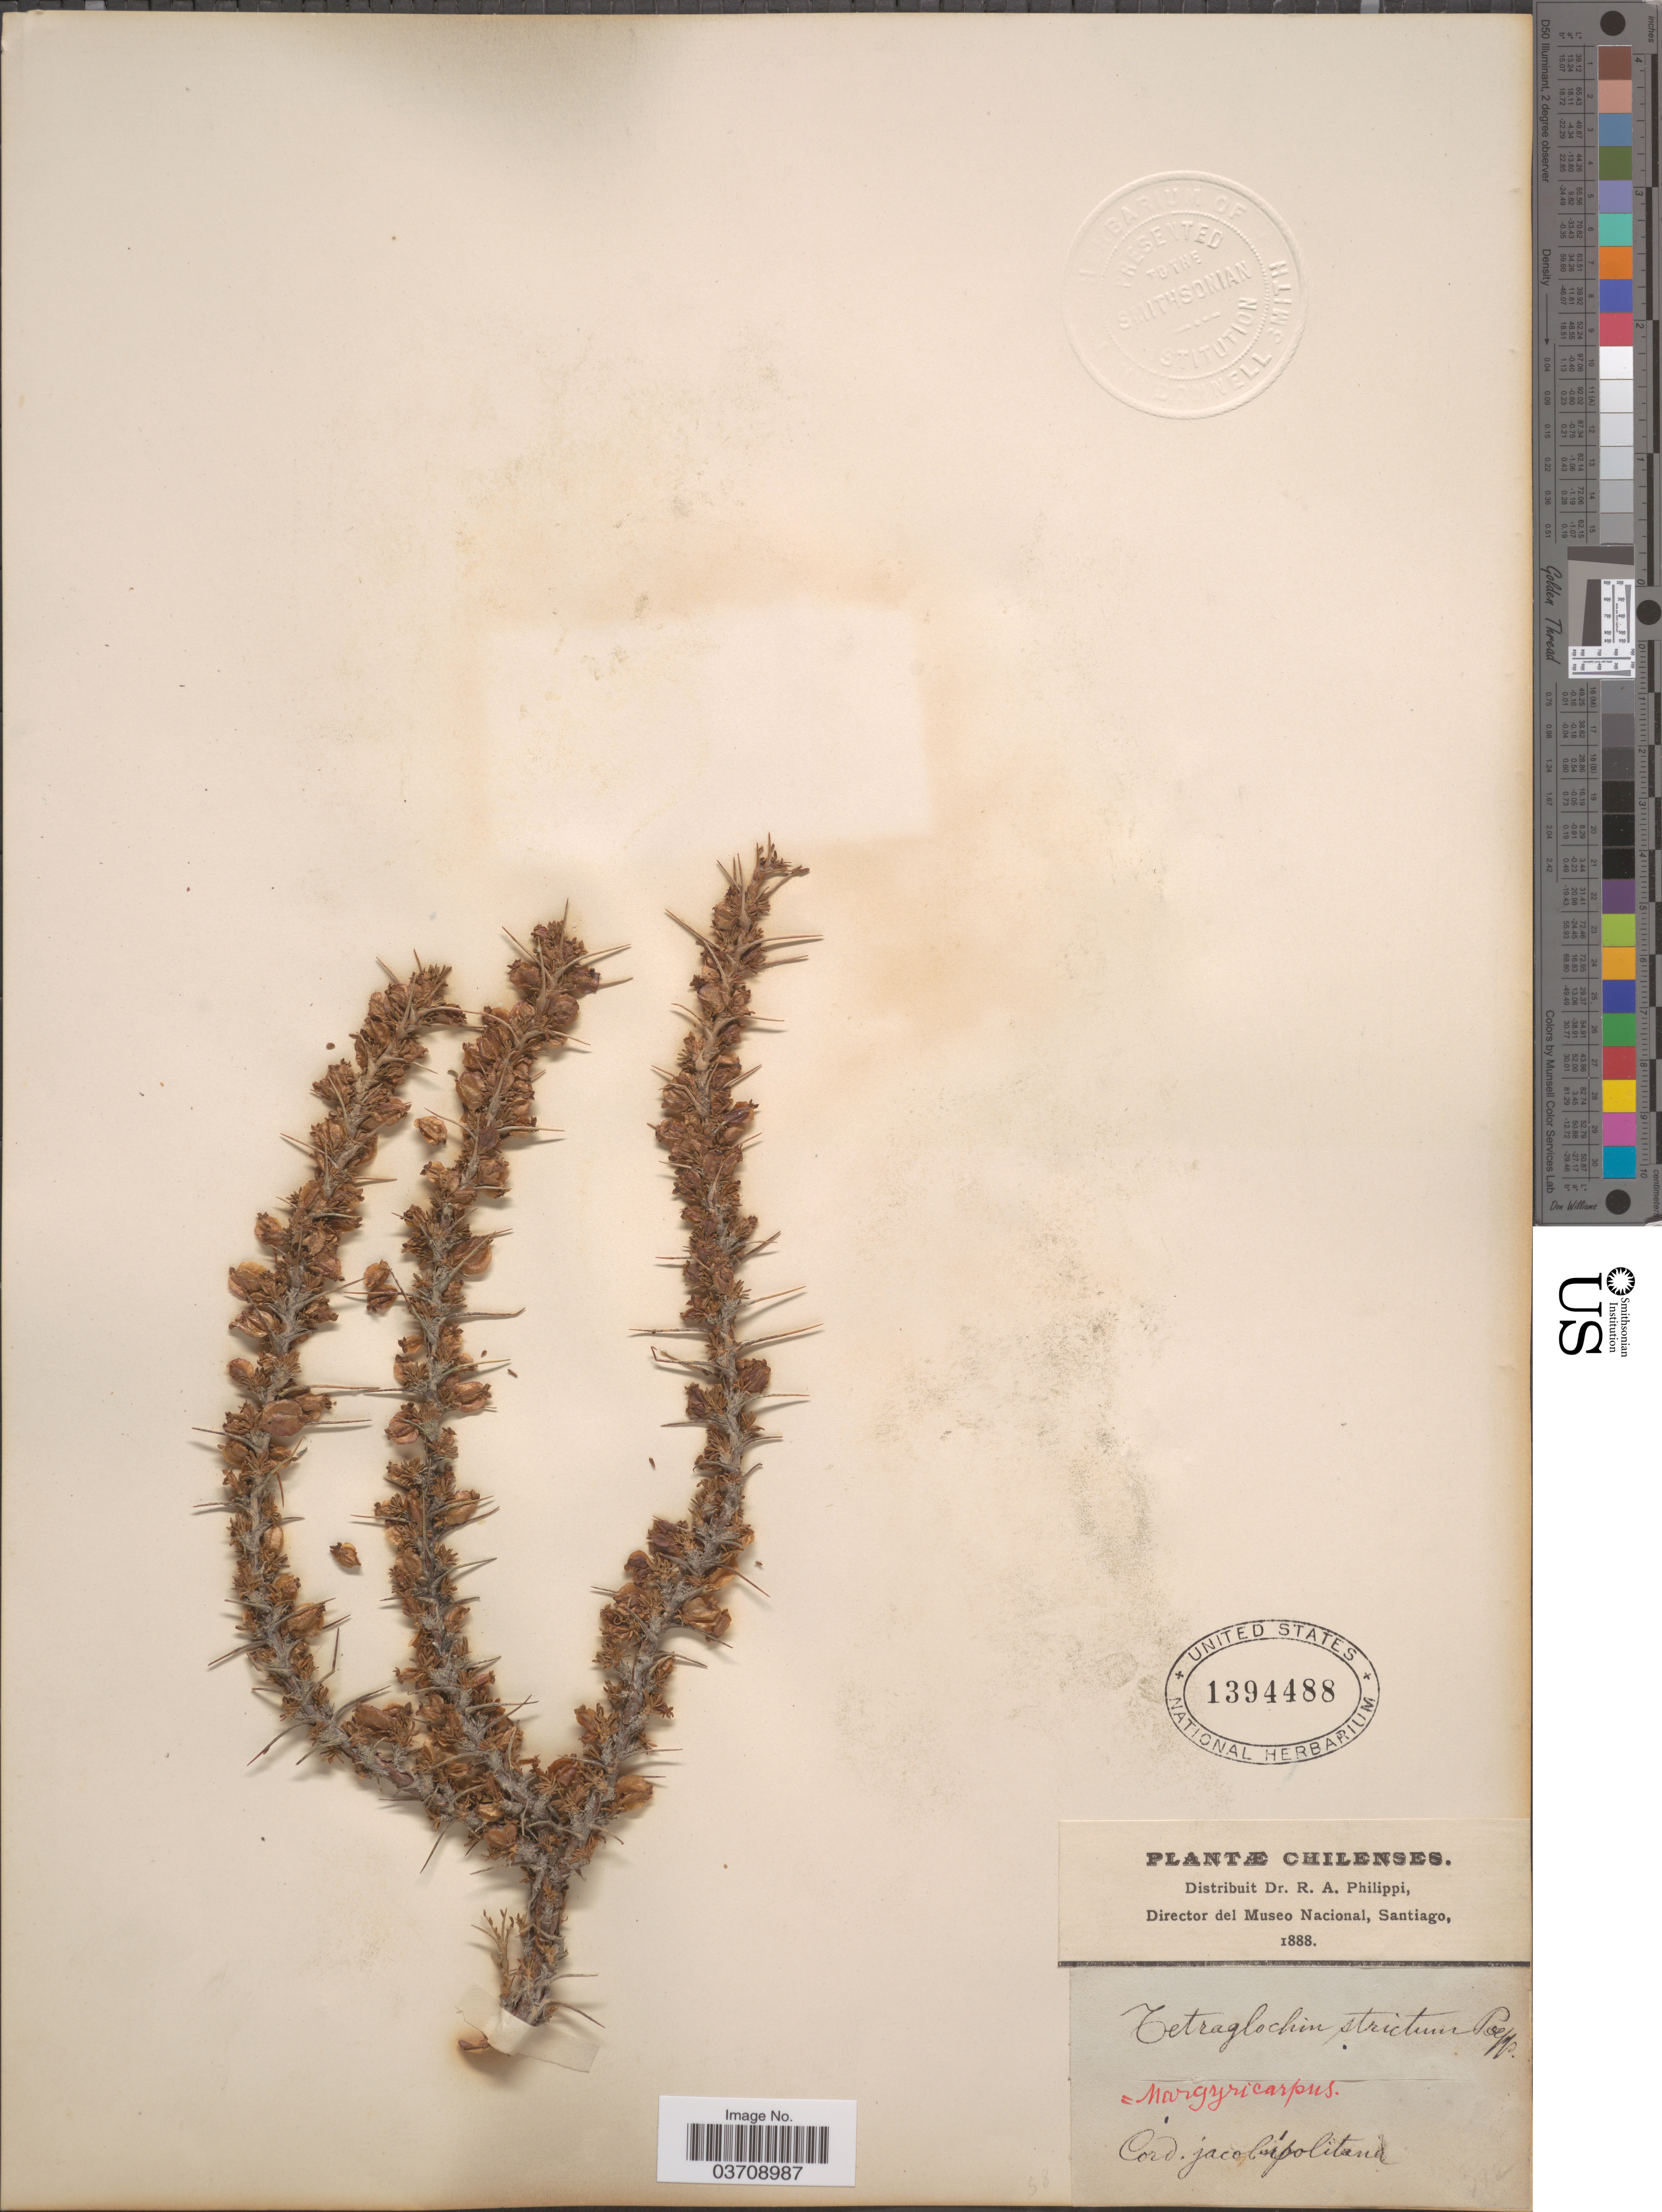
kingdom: Plantae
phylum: Tracheophyta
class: Magnoliopsida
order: Rosales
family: Rosaceae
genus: Tetraglochin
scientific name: Tetraglochin alatum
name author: (Gillies ex Hook. & Arn.) Kuntze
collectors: ex. herb. R.A. Philippi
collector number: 772*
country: Chile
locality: Cord. jacolipolitana. [interpreted]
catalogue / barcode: US 1394488